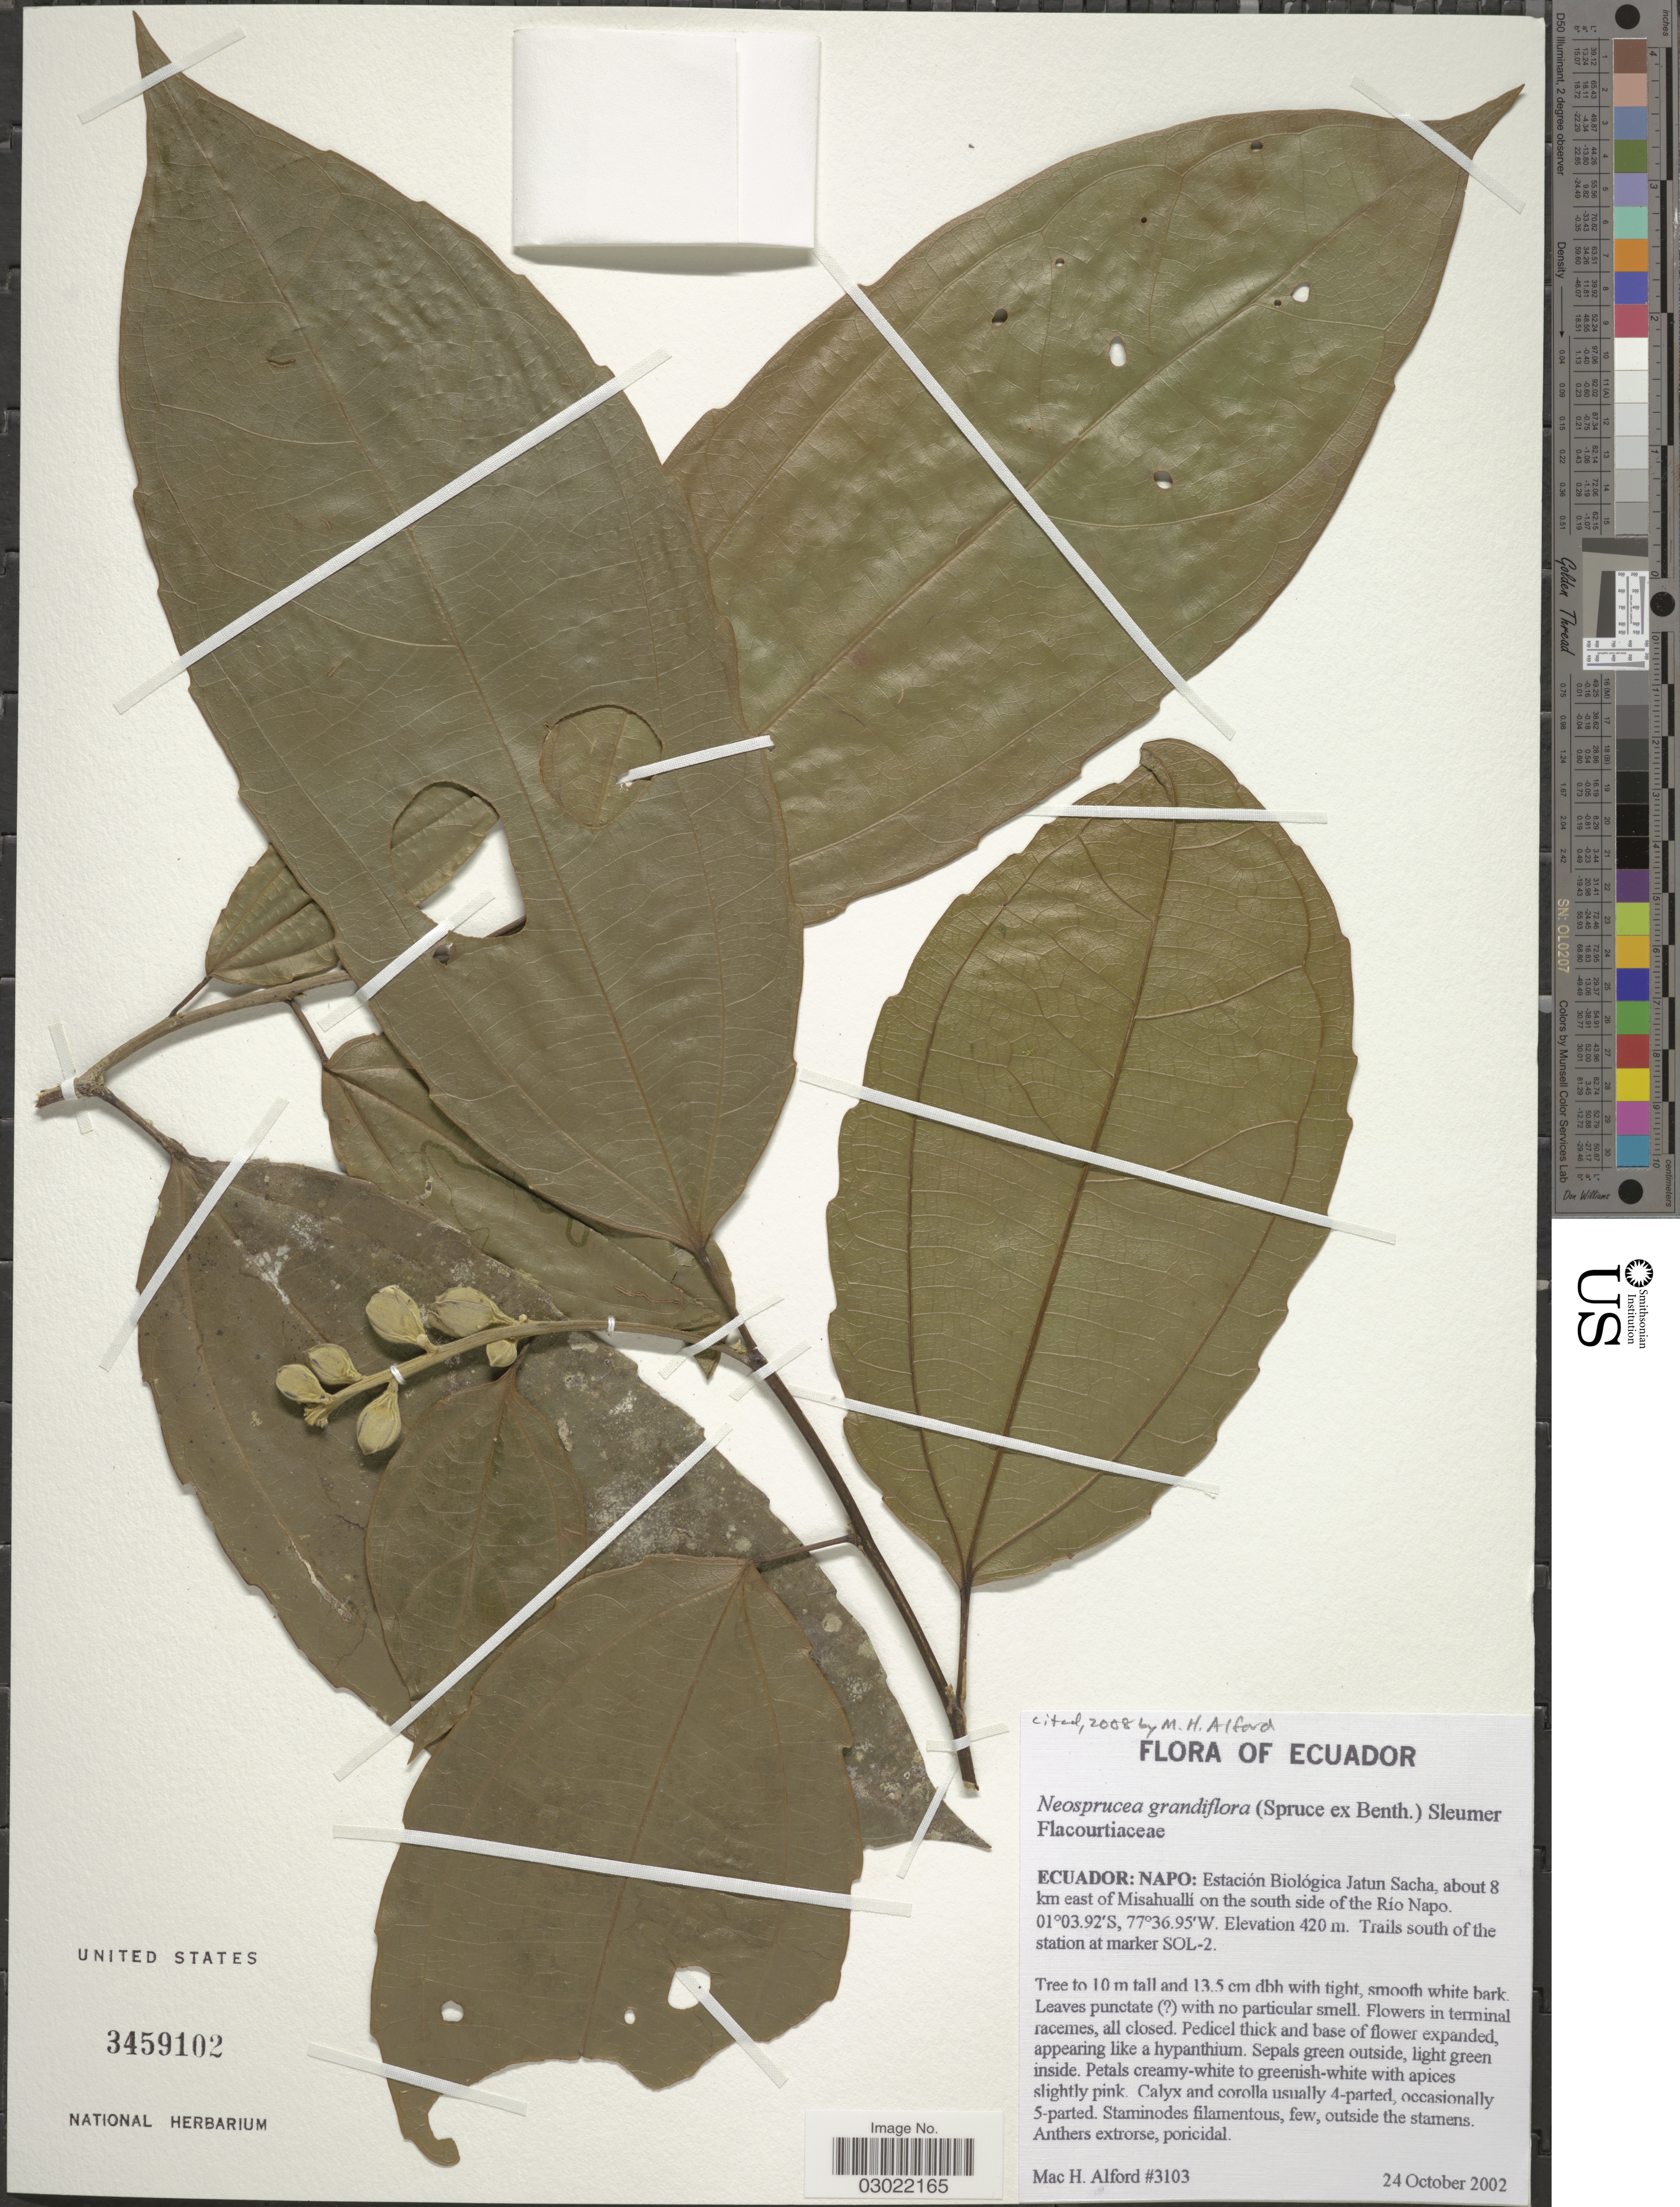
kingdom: Plantae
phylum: Tracheophyta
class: Magnoliopsida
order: Malpighiales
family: Salicaceae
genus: Neosprucea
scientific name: Neosprucea grandiflora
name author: (Spruce ex Benth.) Sleumer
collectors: M. H. Alford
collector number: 3103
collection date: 2002-10-24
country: Ecuador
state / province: Napo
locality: Estación Biológica Jatun Sacha, about 8 km east of Misahuallí on the south side of the Río Napo. Trails south of the station at marker SOL-2.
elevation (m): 420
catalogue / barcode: US 3459102